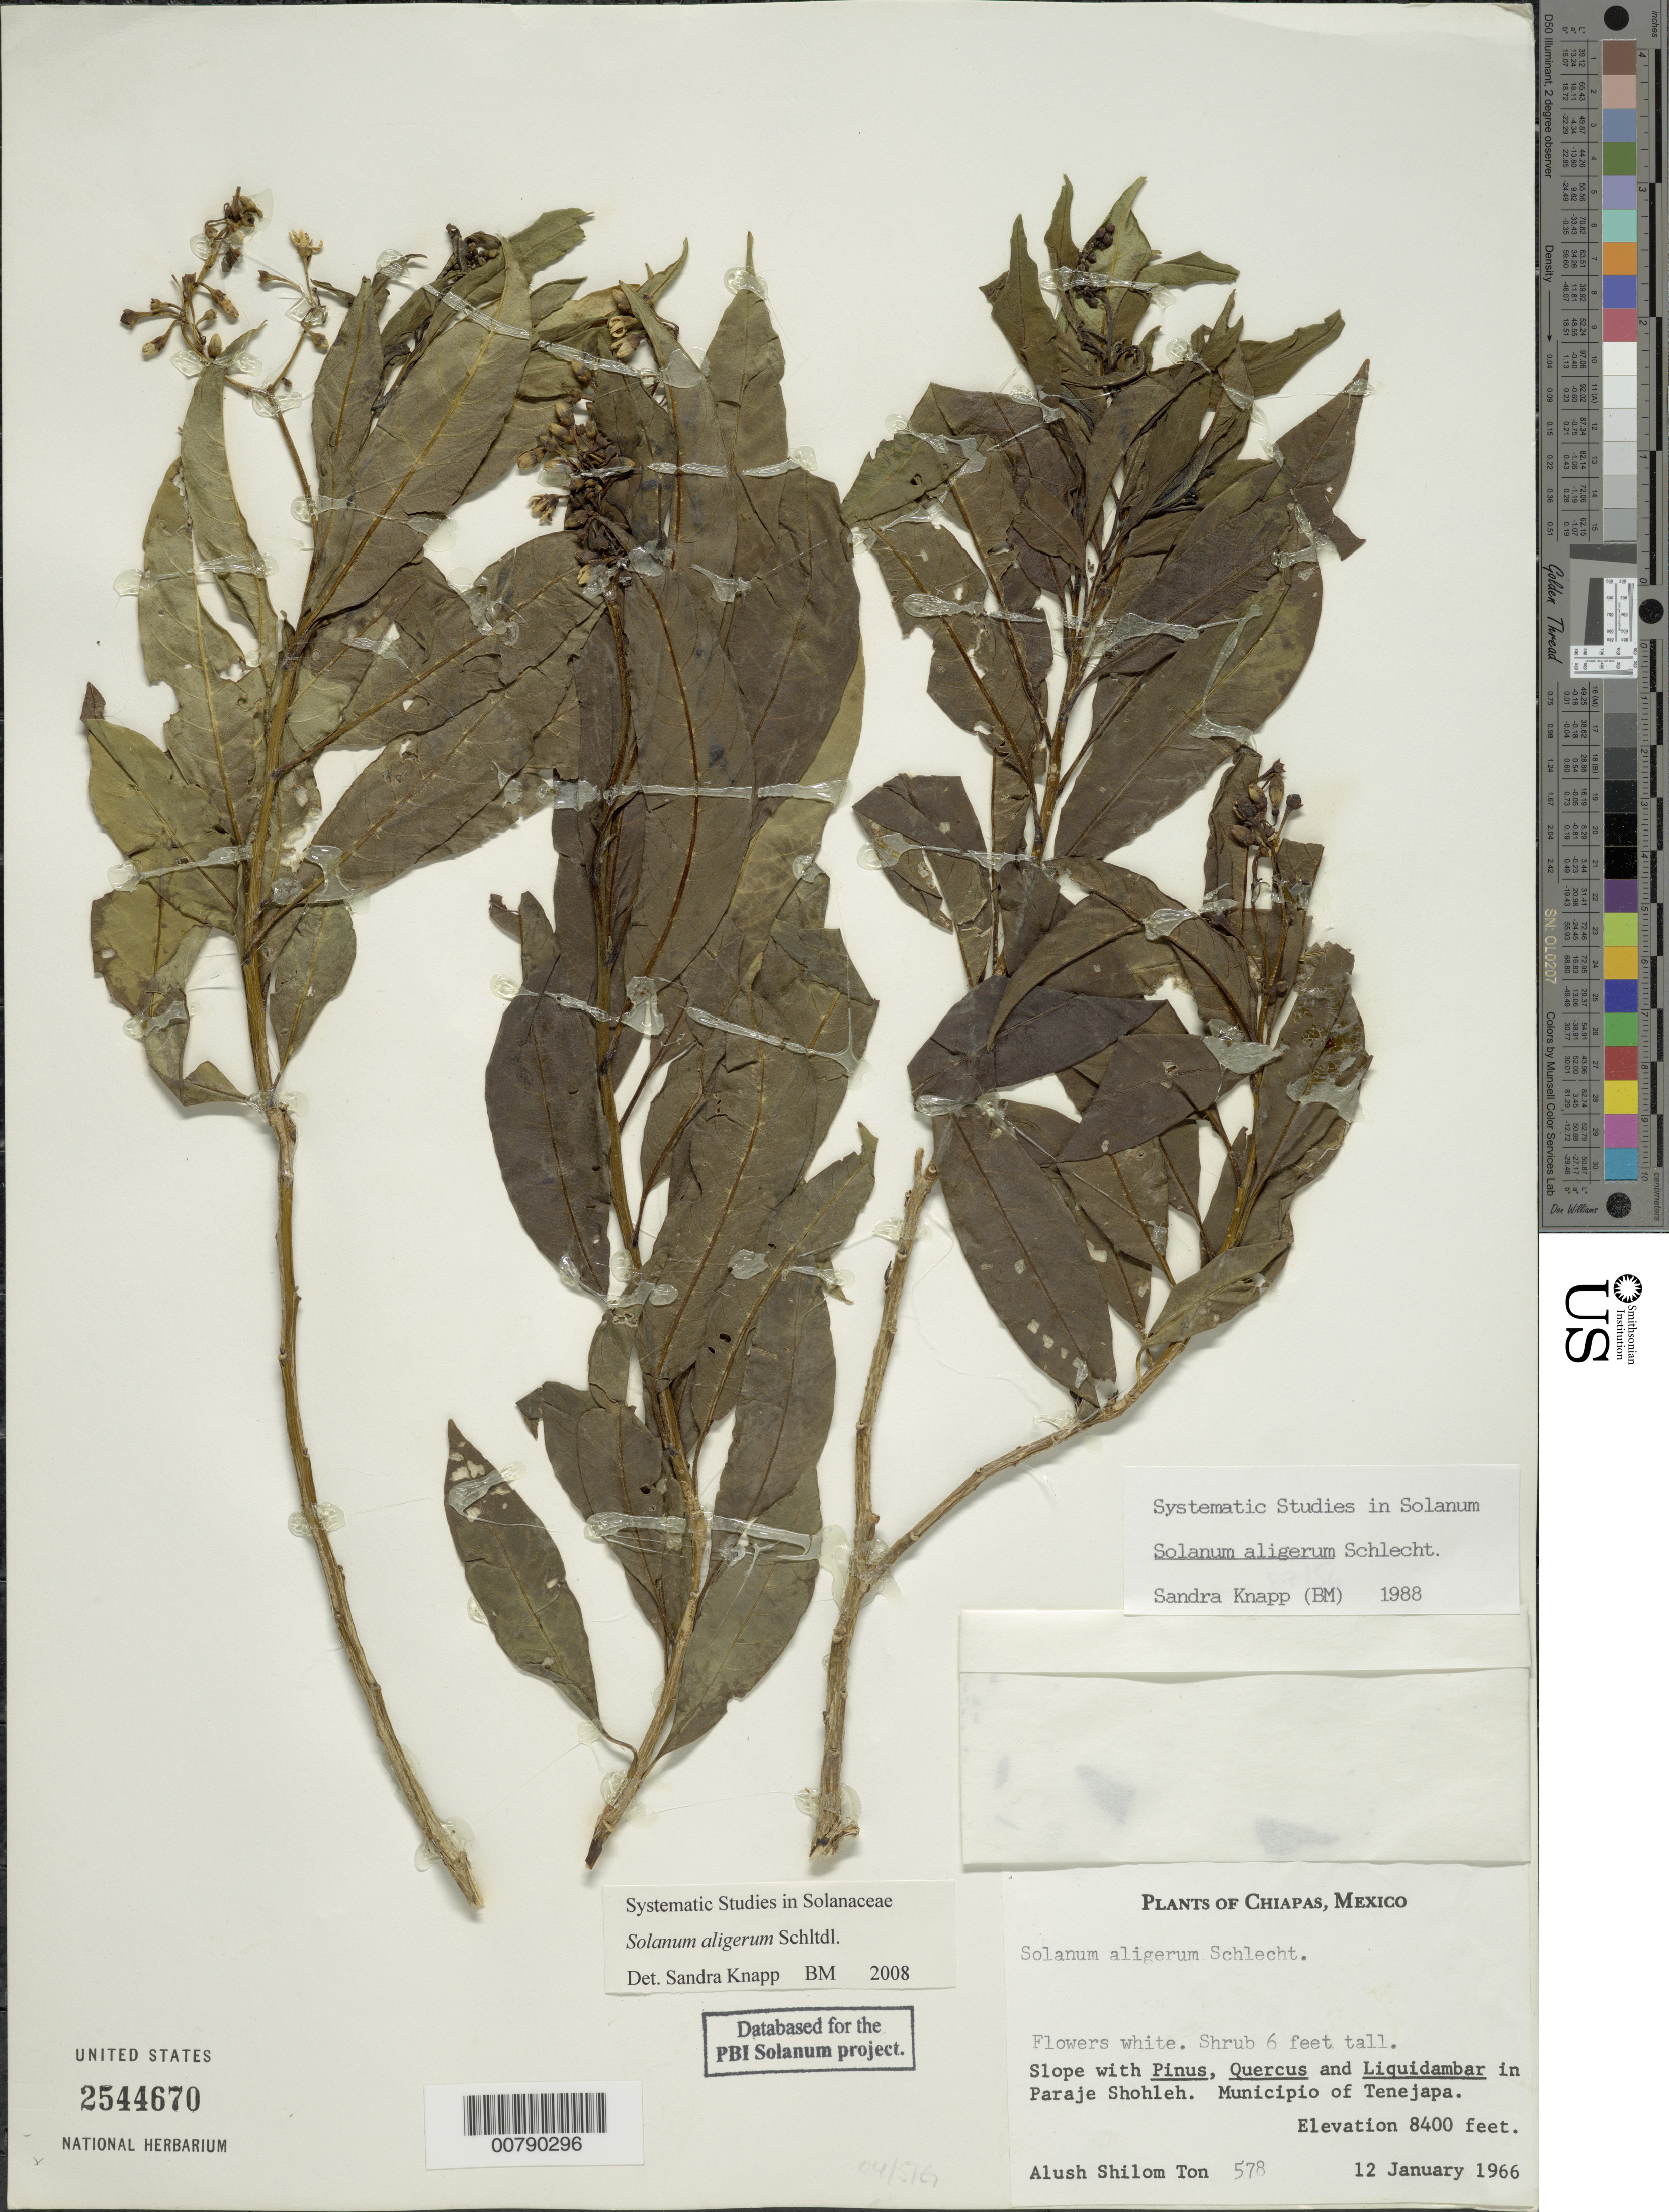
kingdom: Plantae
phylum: Tracheophyta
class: Magnoliopsida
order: Solanales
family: Solanaceae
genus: Solanum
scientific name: Solanum aligerum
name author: Schltdl.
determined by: Knapp, S. D.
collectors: A. S. Ton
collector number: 578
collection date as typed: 12 Jan 1966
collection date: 1966-01-12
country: Mexico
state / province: Chiapas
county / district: Tenejapa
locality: Paraje Shohleh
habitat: slope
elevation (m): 2560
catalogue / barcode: US 2544670